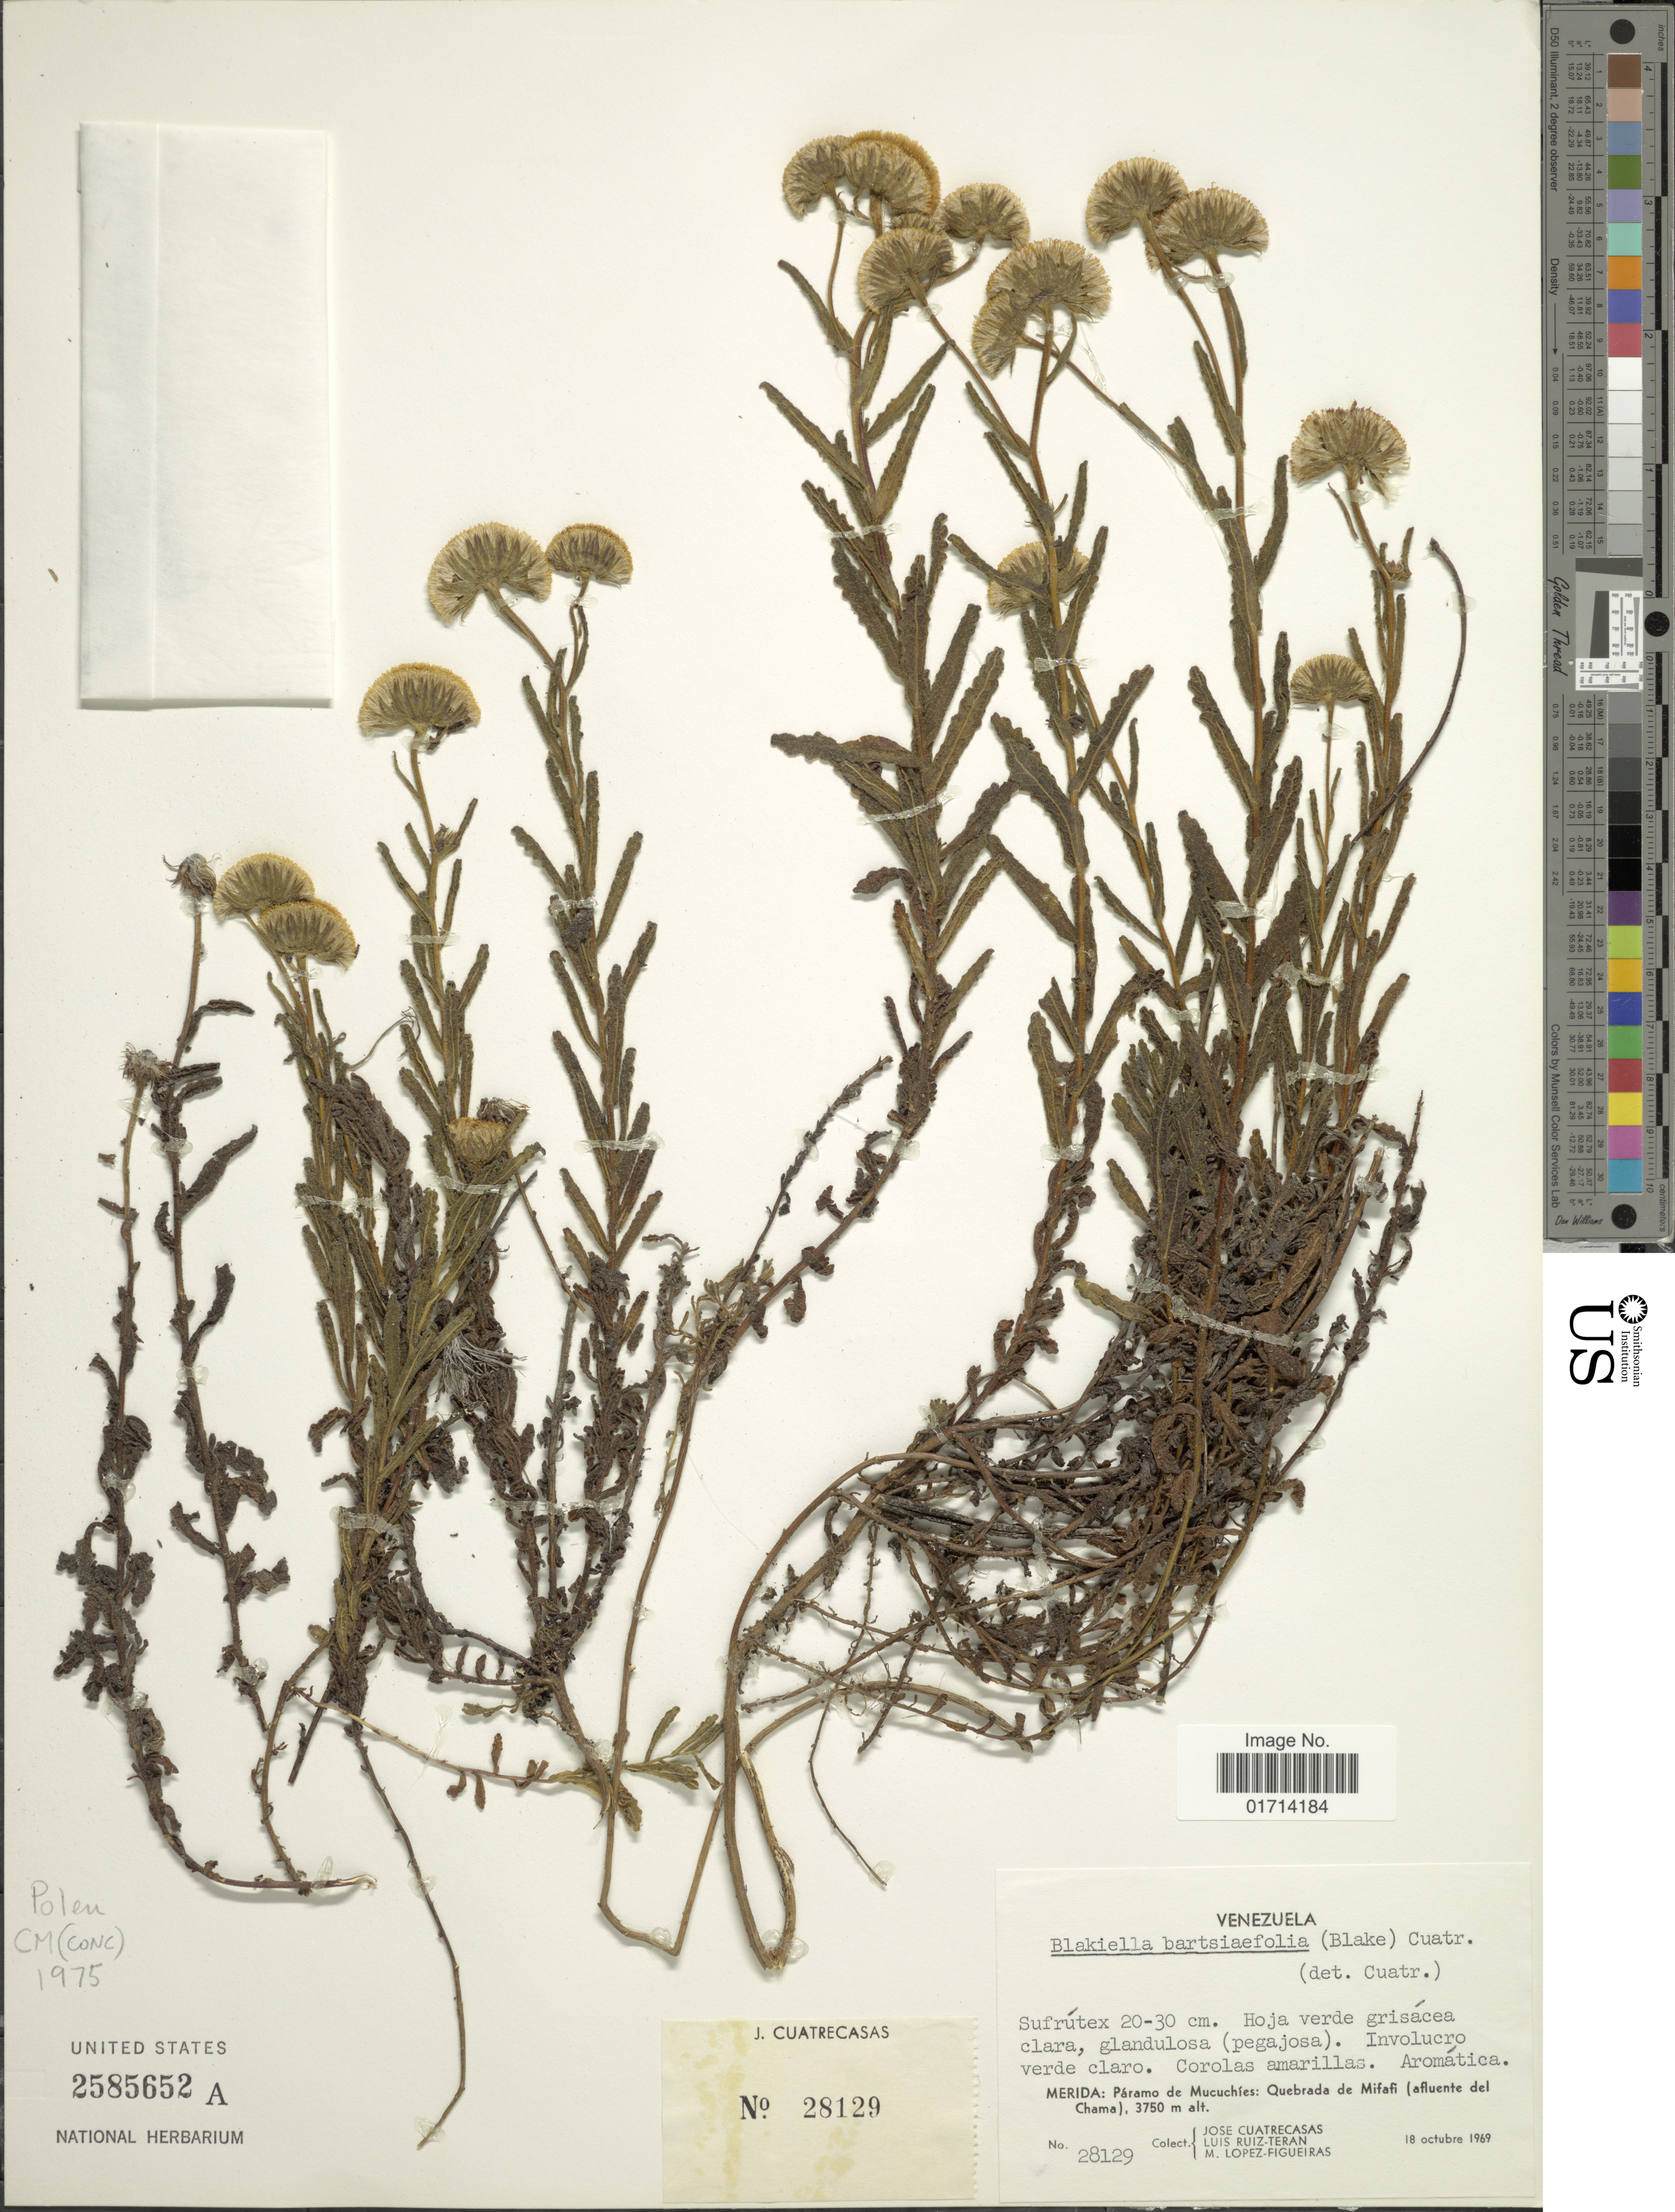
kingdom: Plantae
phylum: Tracheophyta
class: Magnoliopsida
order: Asterales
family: Asteraceae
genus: Blakiella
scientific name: Blakiella bartsiifolia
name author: (S.F. Blake) Cuatrec.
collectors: J. Cuatrecasas, L. Teran & M. Lopéz-F.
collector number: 28129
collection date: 1969-10-18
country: Venezuela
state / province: Mérida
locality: Paramo de Mucuchies: Quebrada de Mifafi (afluente del Chama)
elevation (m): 3750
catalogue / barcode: US 2585652A